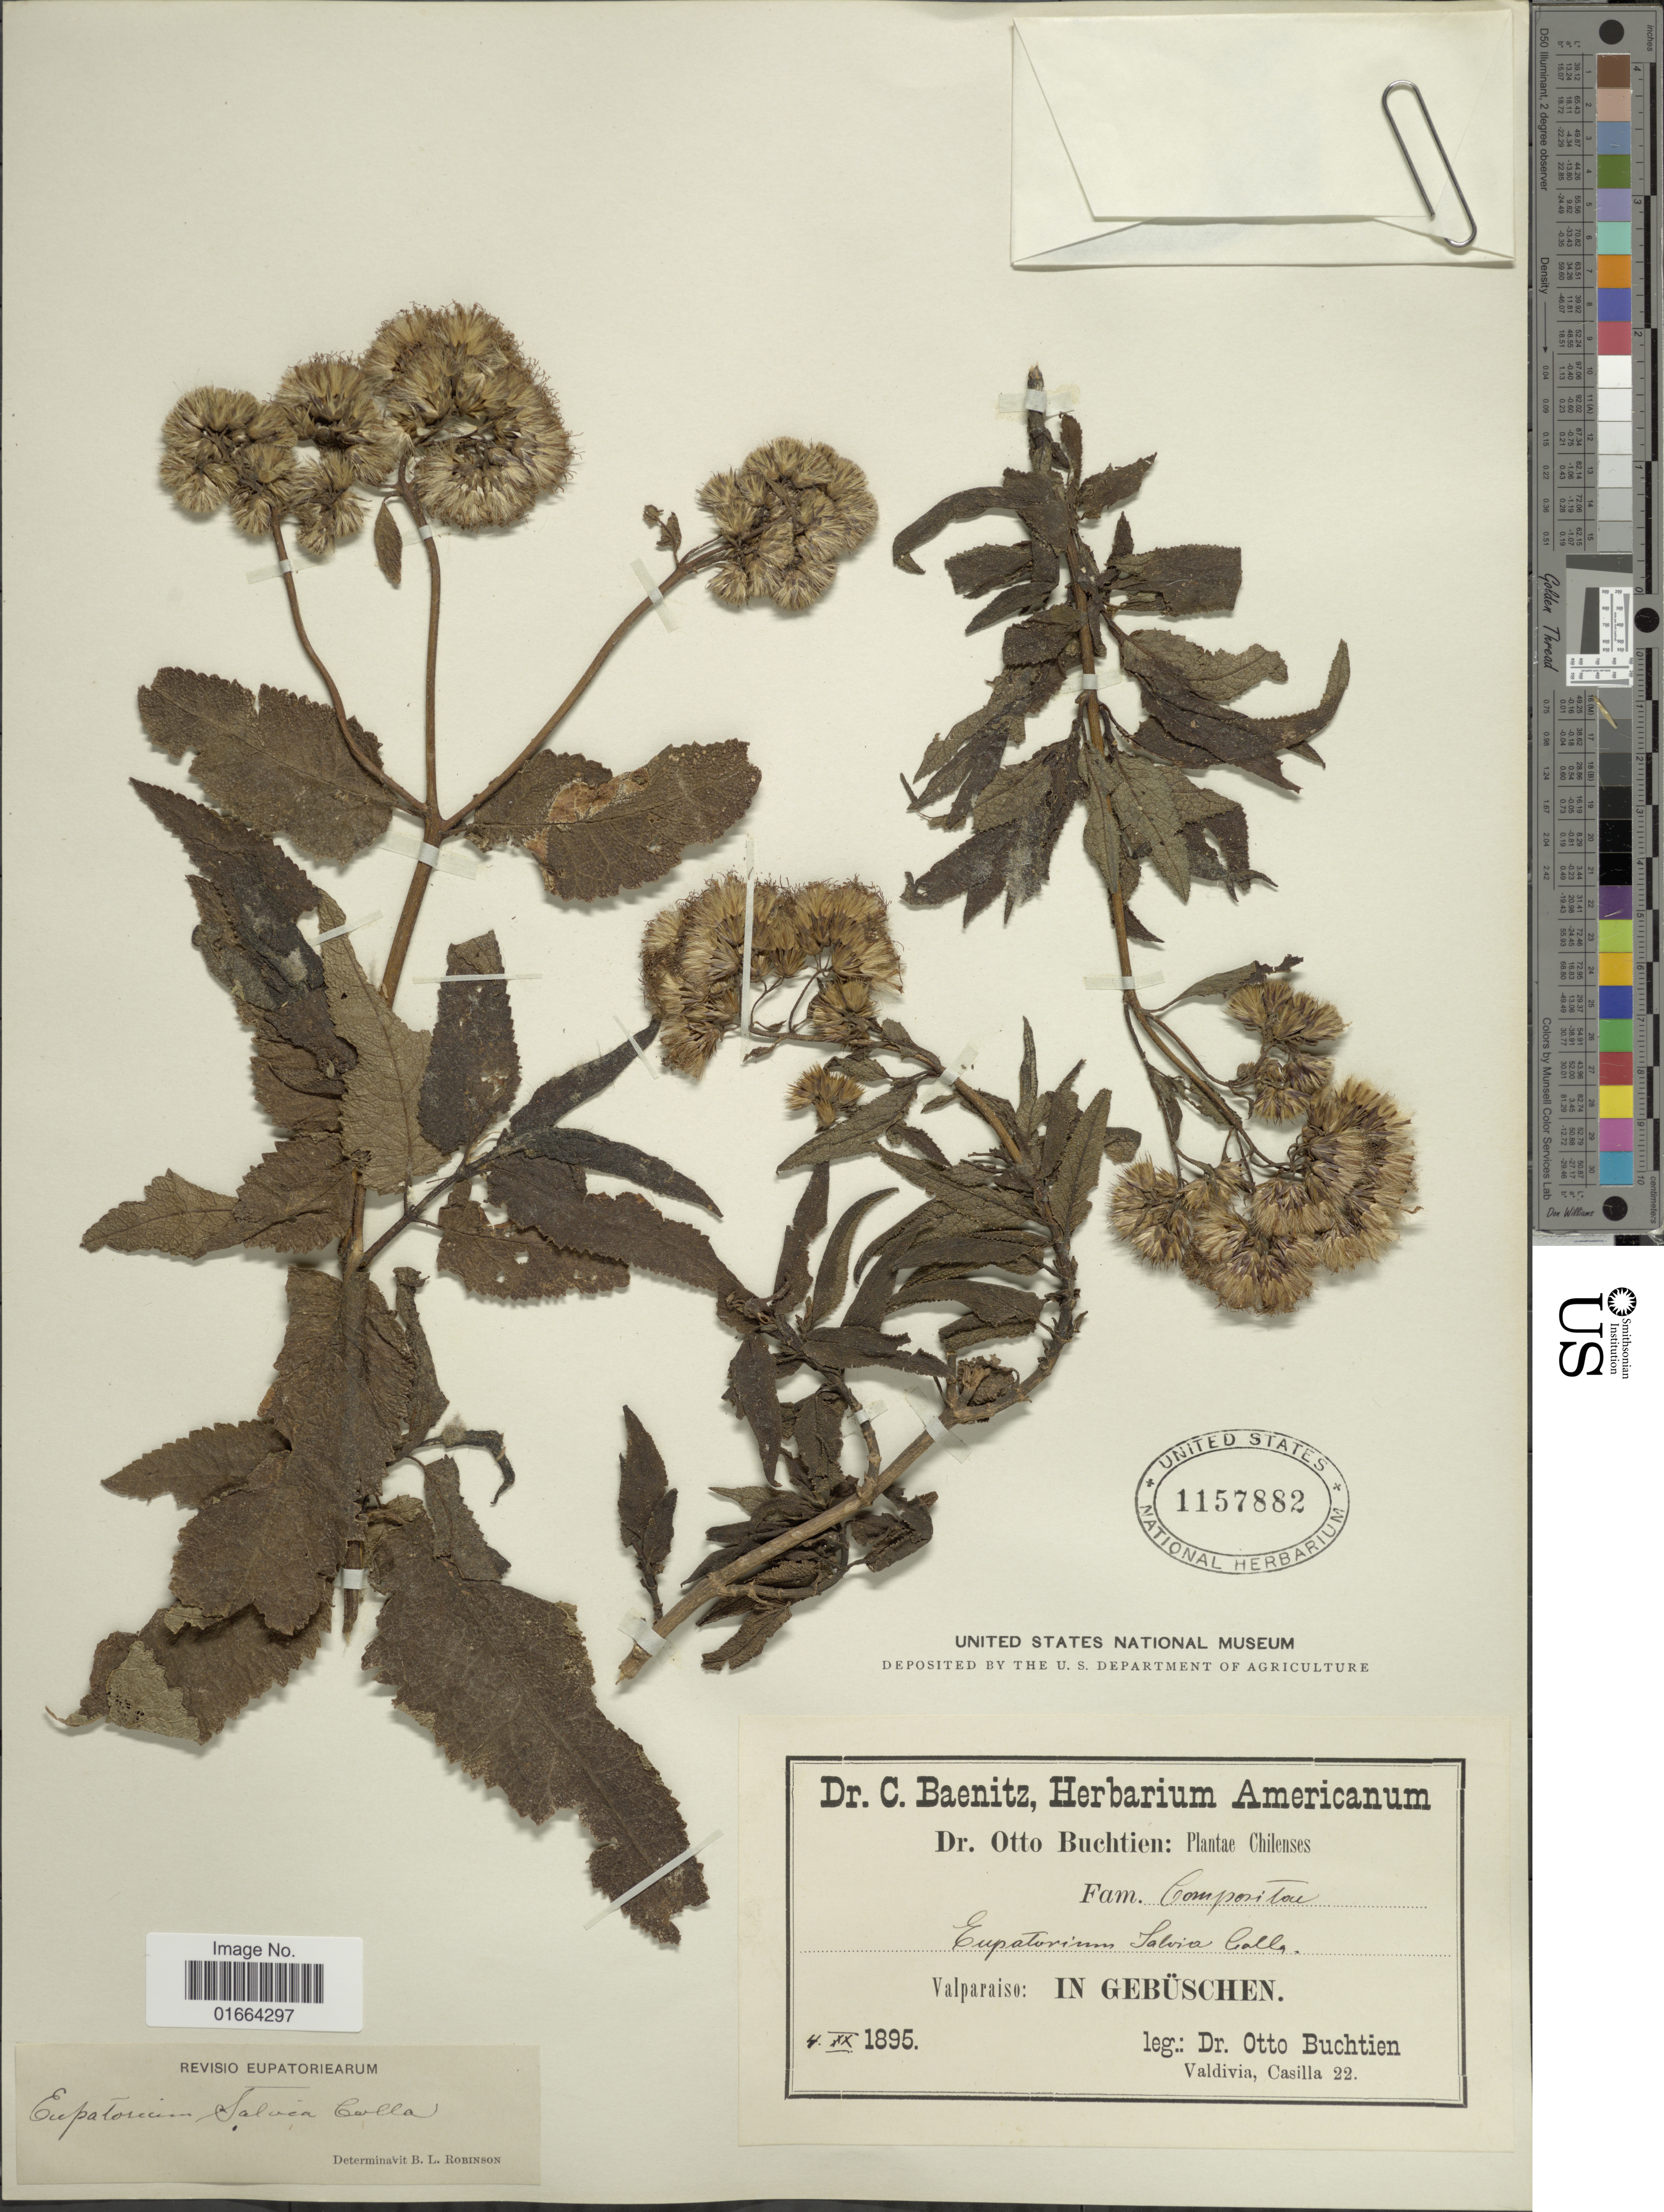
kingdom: Plantae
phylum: Tracheophyta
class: Magnoliopsida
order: Asterales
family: Asteraceae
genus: Aristeguietia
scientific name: Aristeguietia salvia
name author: (Colla) R.M. King & H. Rob.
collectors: O. Buchtien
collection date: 1895-09-04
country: Chile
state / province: Valparaíso (V)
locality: In Gebüschen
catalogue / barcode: US 1157882